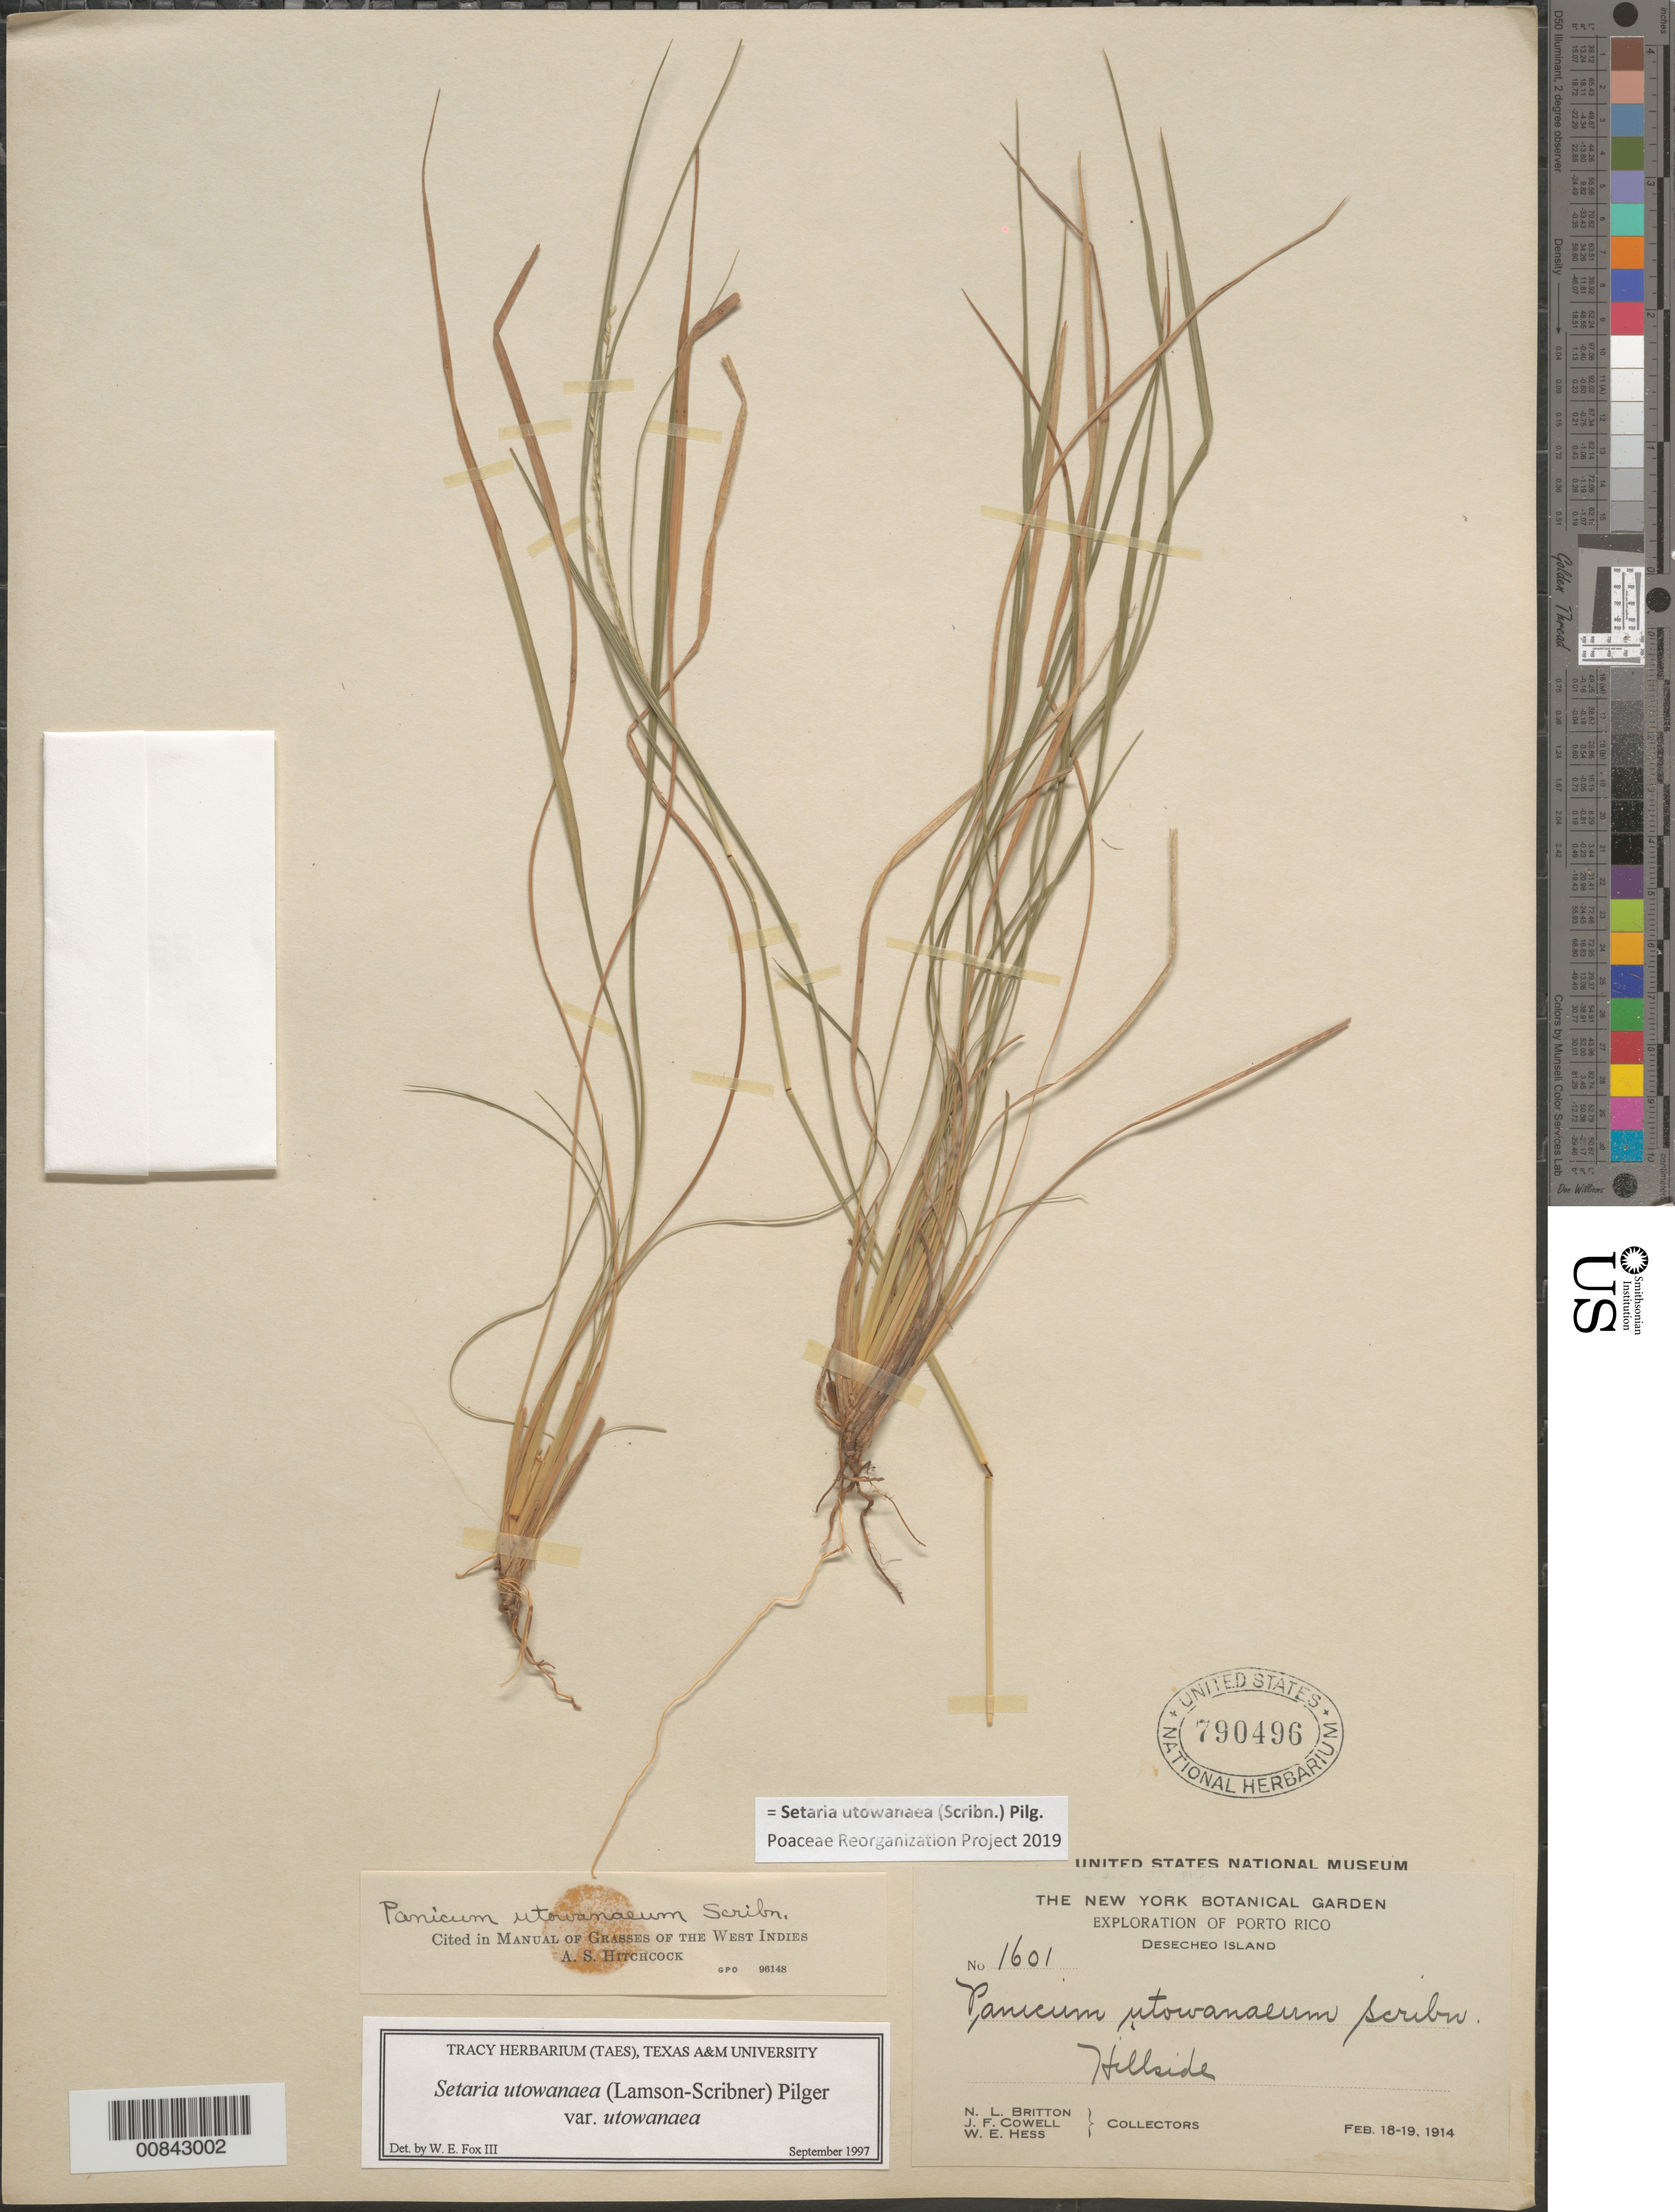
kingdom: Plantae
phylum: Tracheophyta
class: Liliopsida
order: Poales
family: Poaceae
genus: Setaria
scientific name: Setaria utowanaea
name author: (Scribn.) Pilg.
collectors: Mrs. N. L. Britton, J. F. Cowell & W. Hess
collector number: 1601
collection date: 1914-02-18/1914-02-19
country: Puerto Rico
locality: Exploration in Porto Rico. Desecheo Island. Hillside.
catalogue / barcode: US 790496